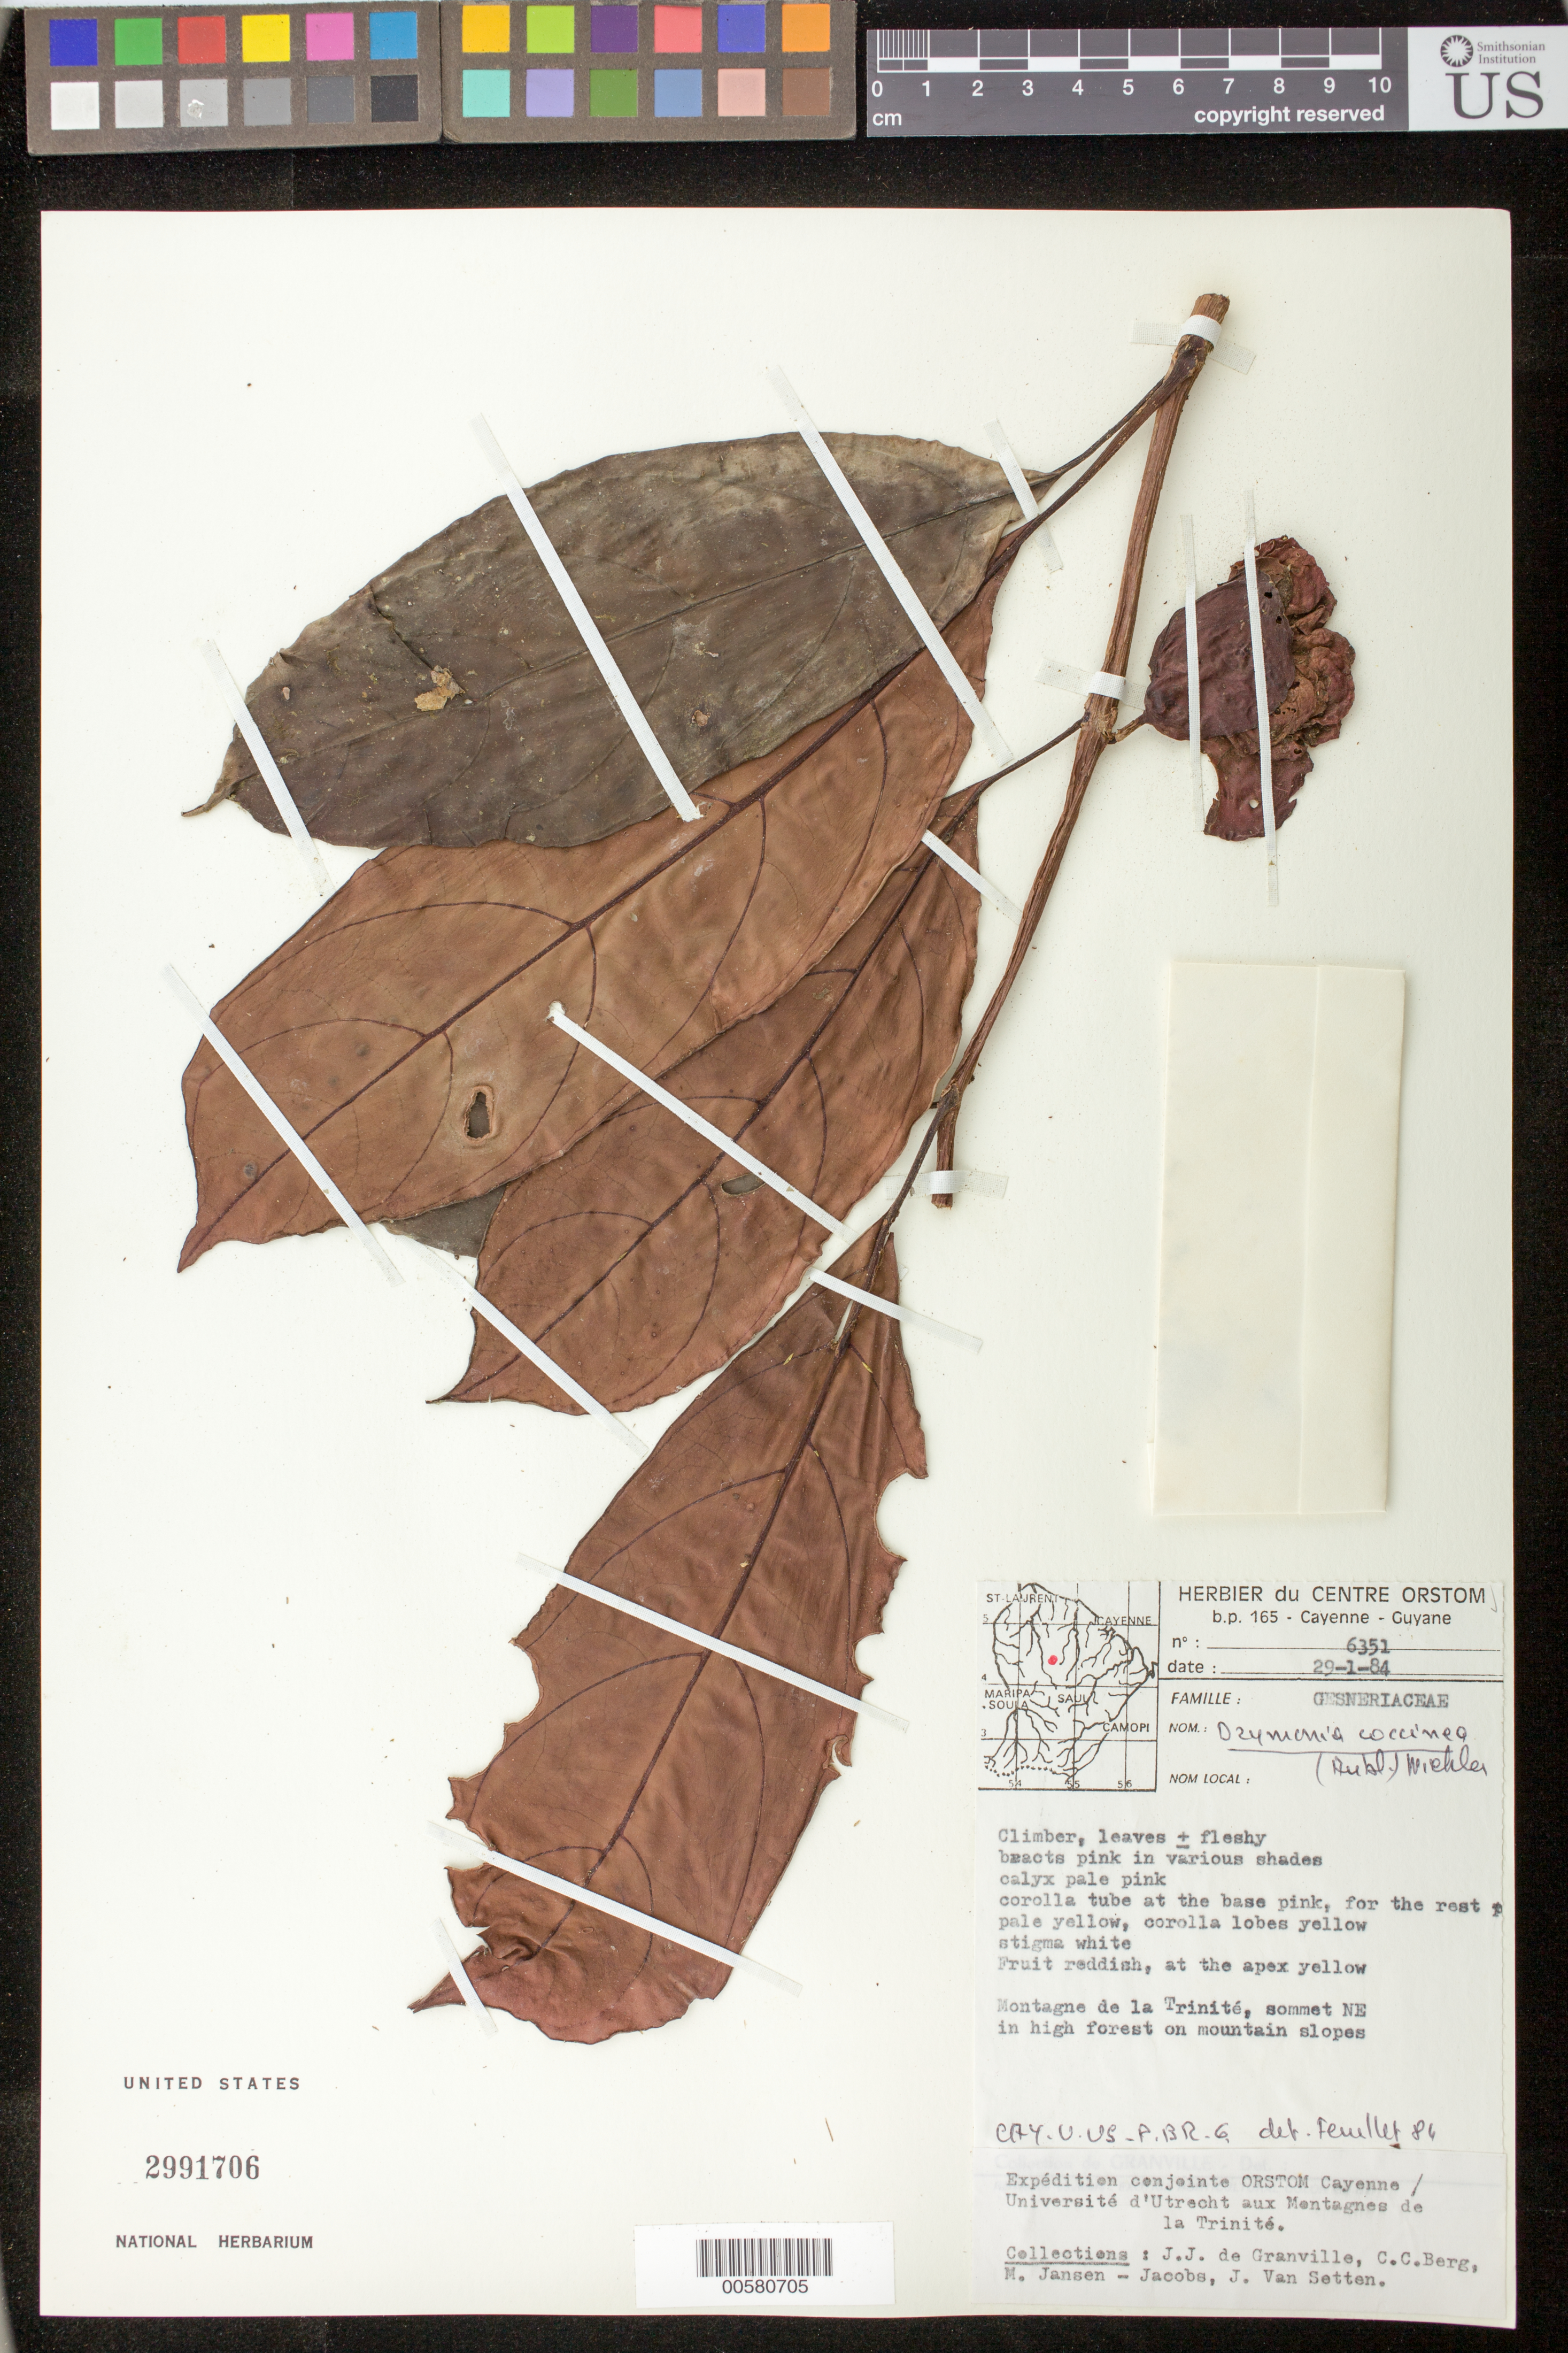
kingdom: Plantae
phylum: Tracheophyta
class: Magnoliopsida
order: Lamiales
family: Gesneriaceae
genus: Drymonia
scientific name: Drymonia coccinea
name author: (Aubl.) Wiehler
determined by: Skog, Laurence E.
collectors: J.-J. de Granville, C. C. Berg, M. J. Jansen-Jacobs & J. van Setten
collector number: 6351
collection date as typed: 29 Jan 1984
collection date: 1984-01-29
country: French Guiana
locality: Montagne de la Trinité, sommet NE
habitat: High forest on mountain slopes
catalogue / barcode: US 2991706